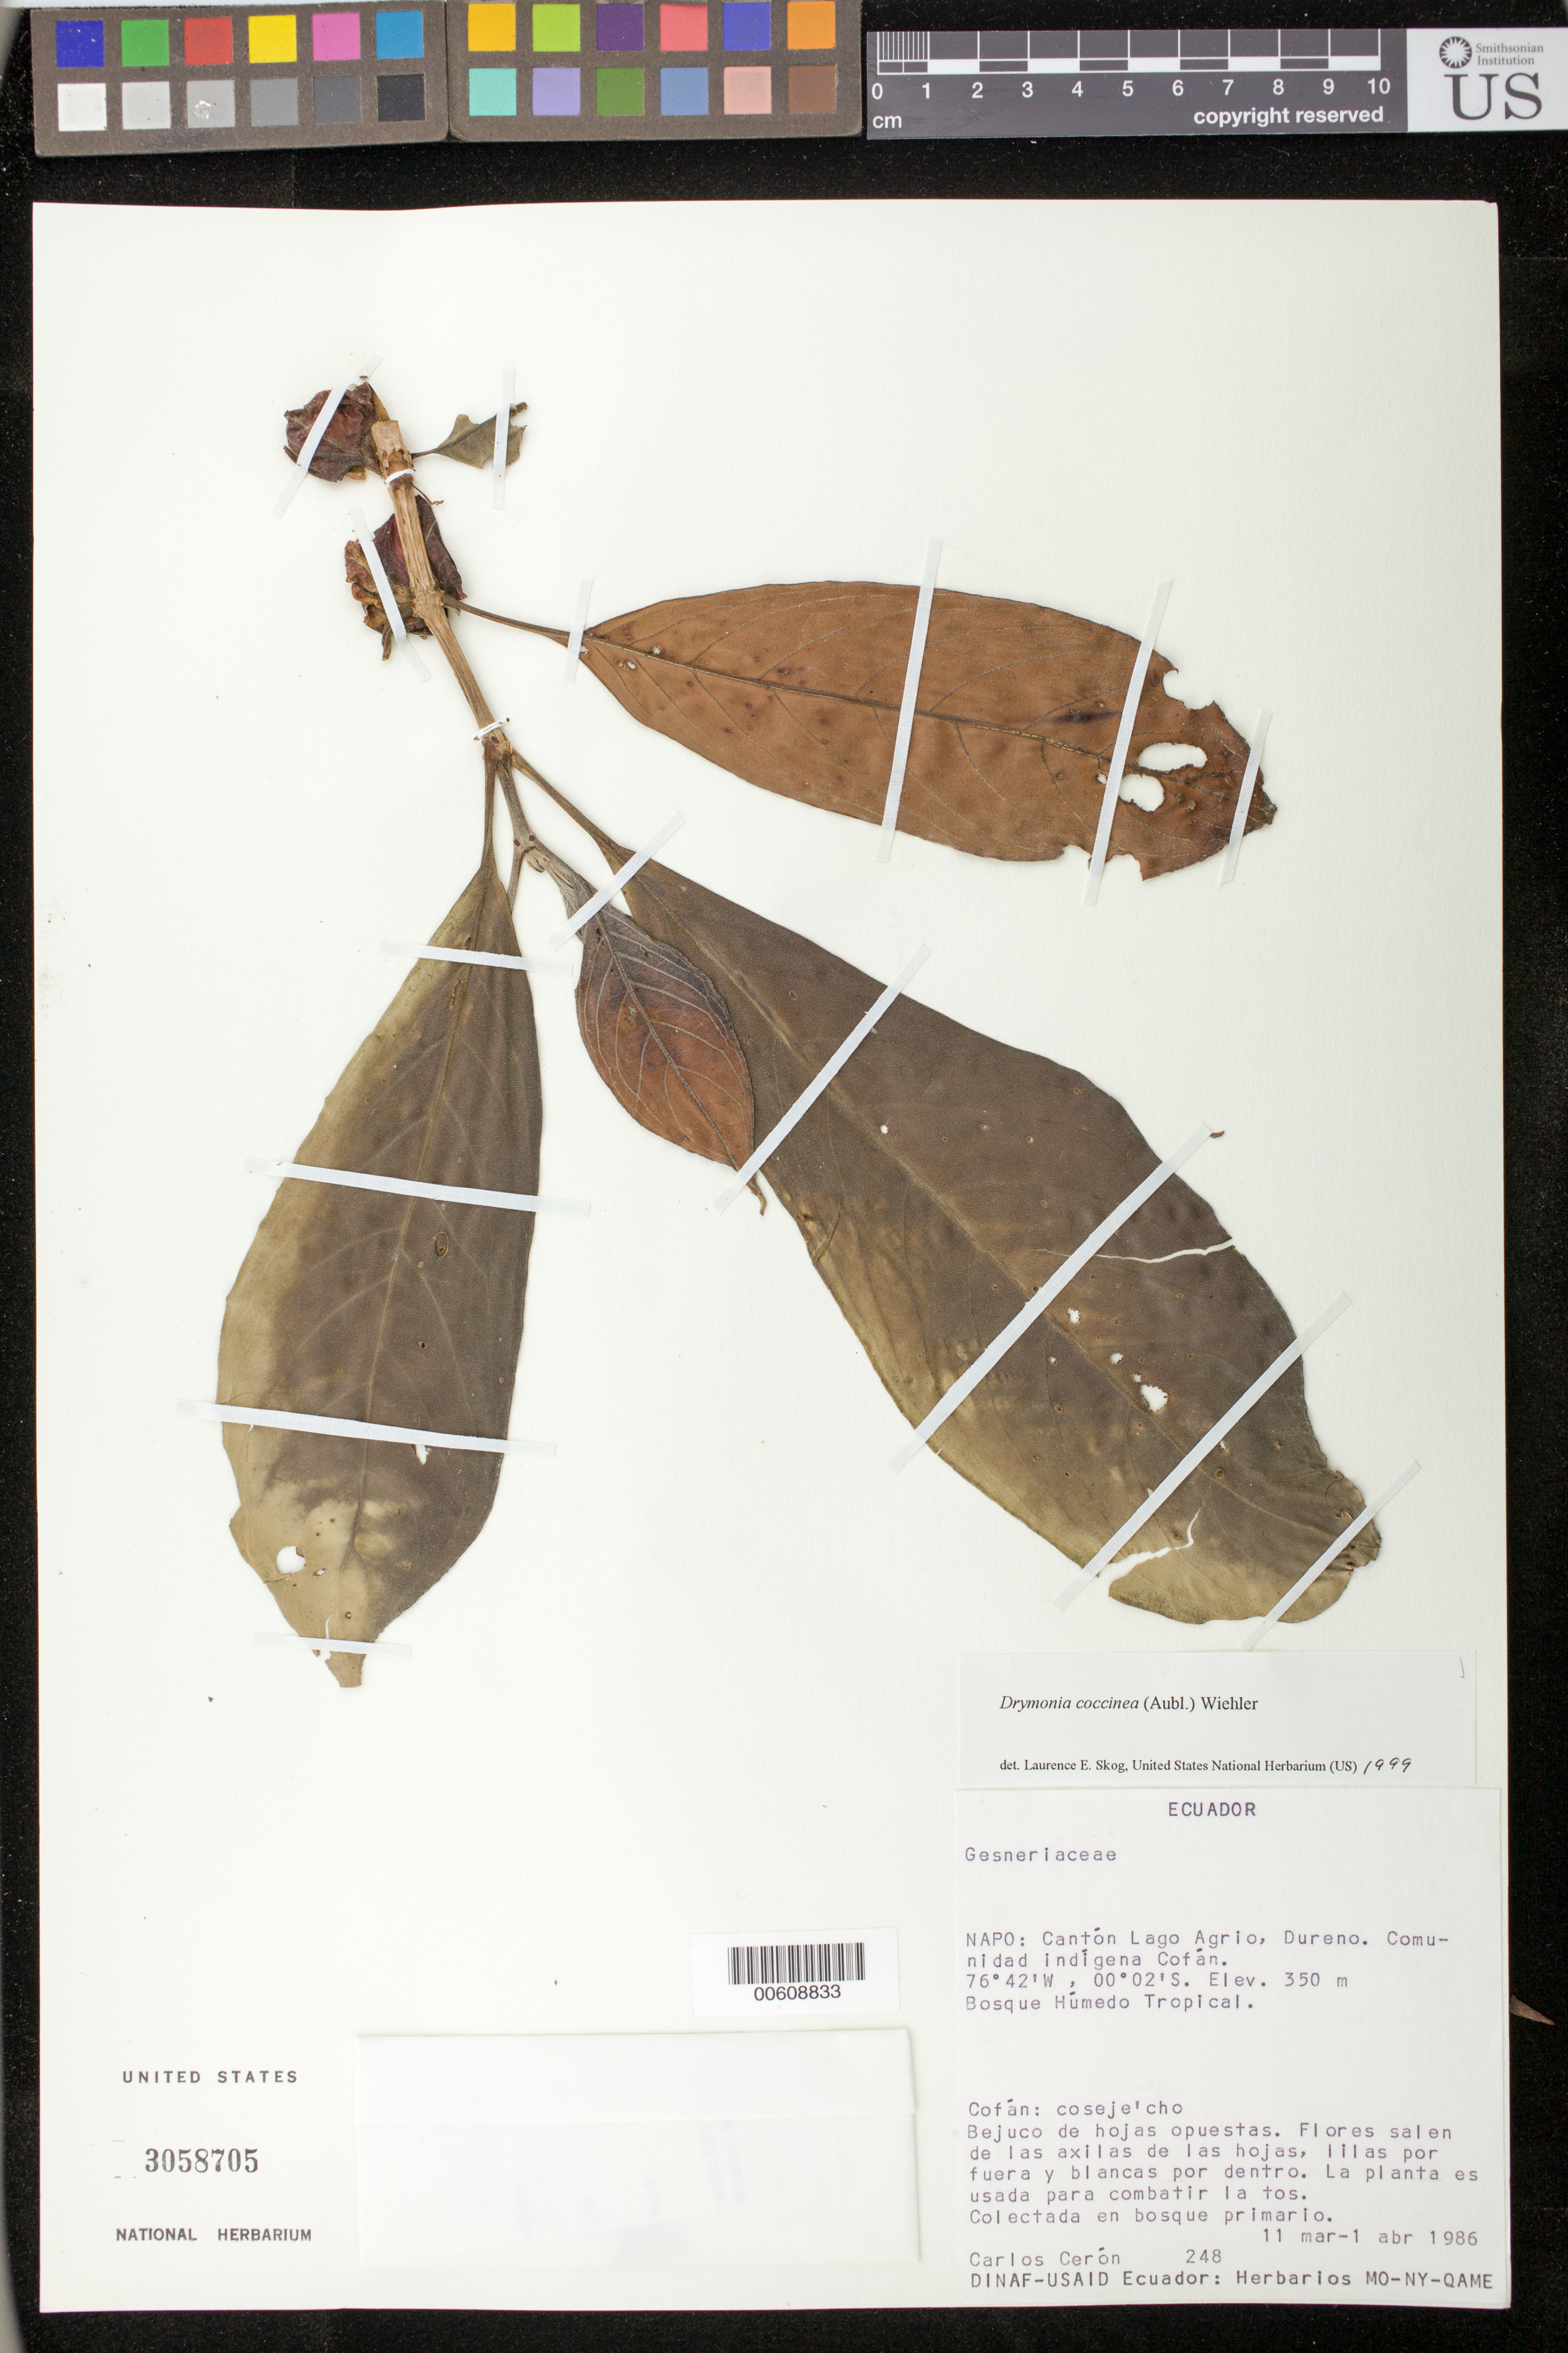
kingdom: Plantae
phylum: Tracheophyta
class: Magnoliopsida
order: Lamiales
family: Gesneriaceae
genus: Drymonia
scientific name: Drymonia coccinea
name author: (Aubl.) Wiehler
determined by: Skog, Laurence E.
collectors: C. E. Cerón M.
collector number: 248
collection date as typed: Mar-Apr 1986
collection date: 1986-03/1986-04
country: Ecuador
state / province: Sucumbíos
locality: Napo.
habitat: Bosque húmedo tropical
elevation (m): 350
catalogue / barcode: US 3058705